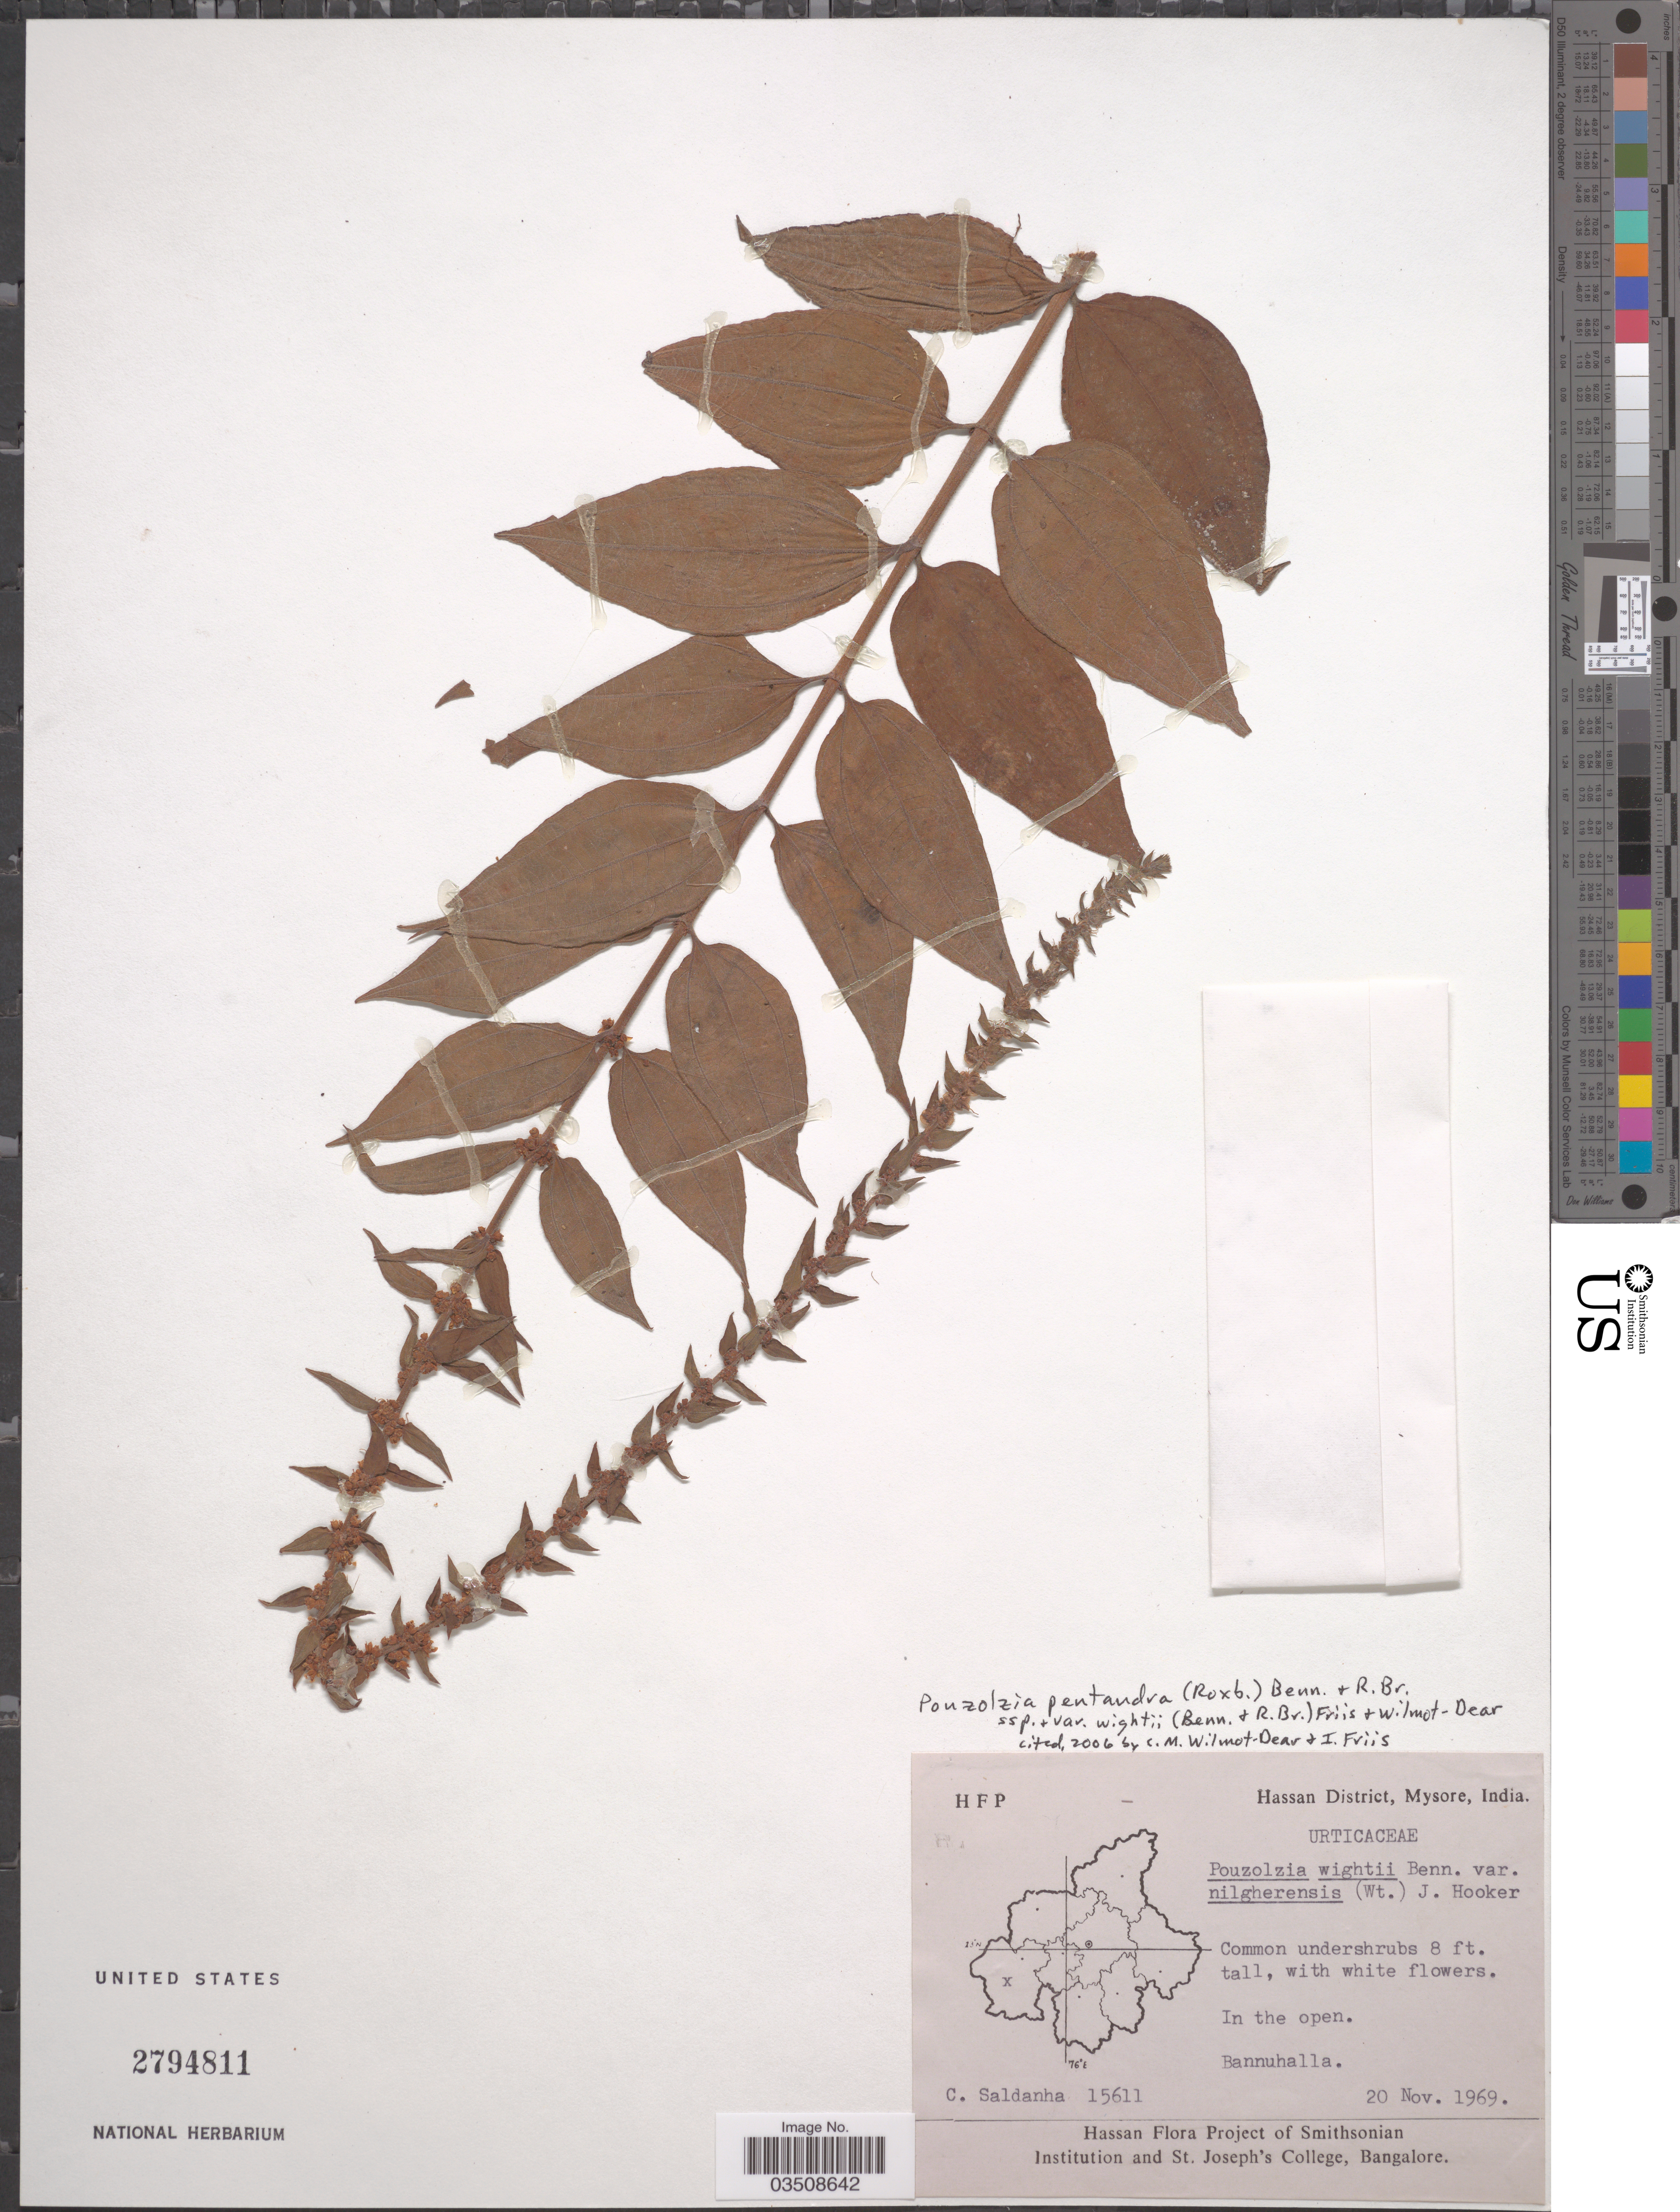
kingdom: Plantae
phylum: Tracheophyta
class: Magnoliopsida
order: Rosales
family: Urticaceae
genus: Gonostegia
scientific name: Gonostegia pentandra var. wightii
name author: (Benn.) Pull. & Karupp.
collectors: C. Saldanha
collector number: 15611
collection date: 1969-11-20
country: India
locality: Hassan District, Mysore. Bannuhalla.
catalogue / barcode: US 2794811